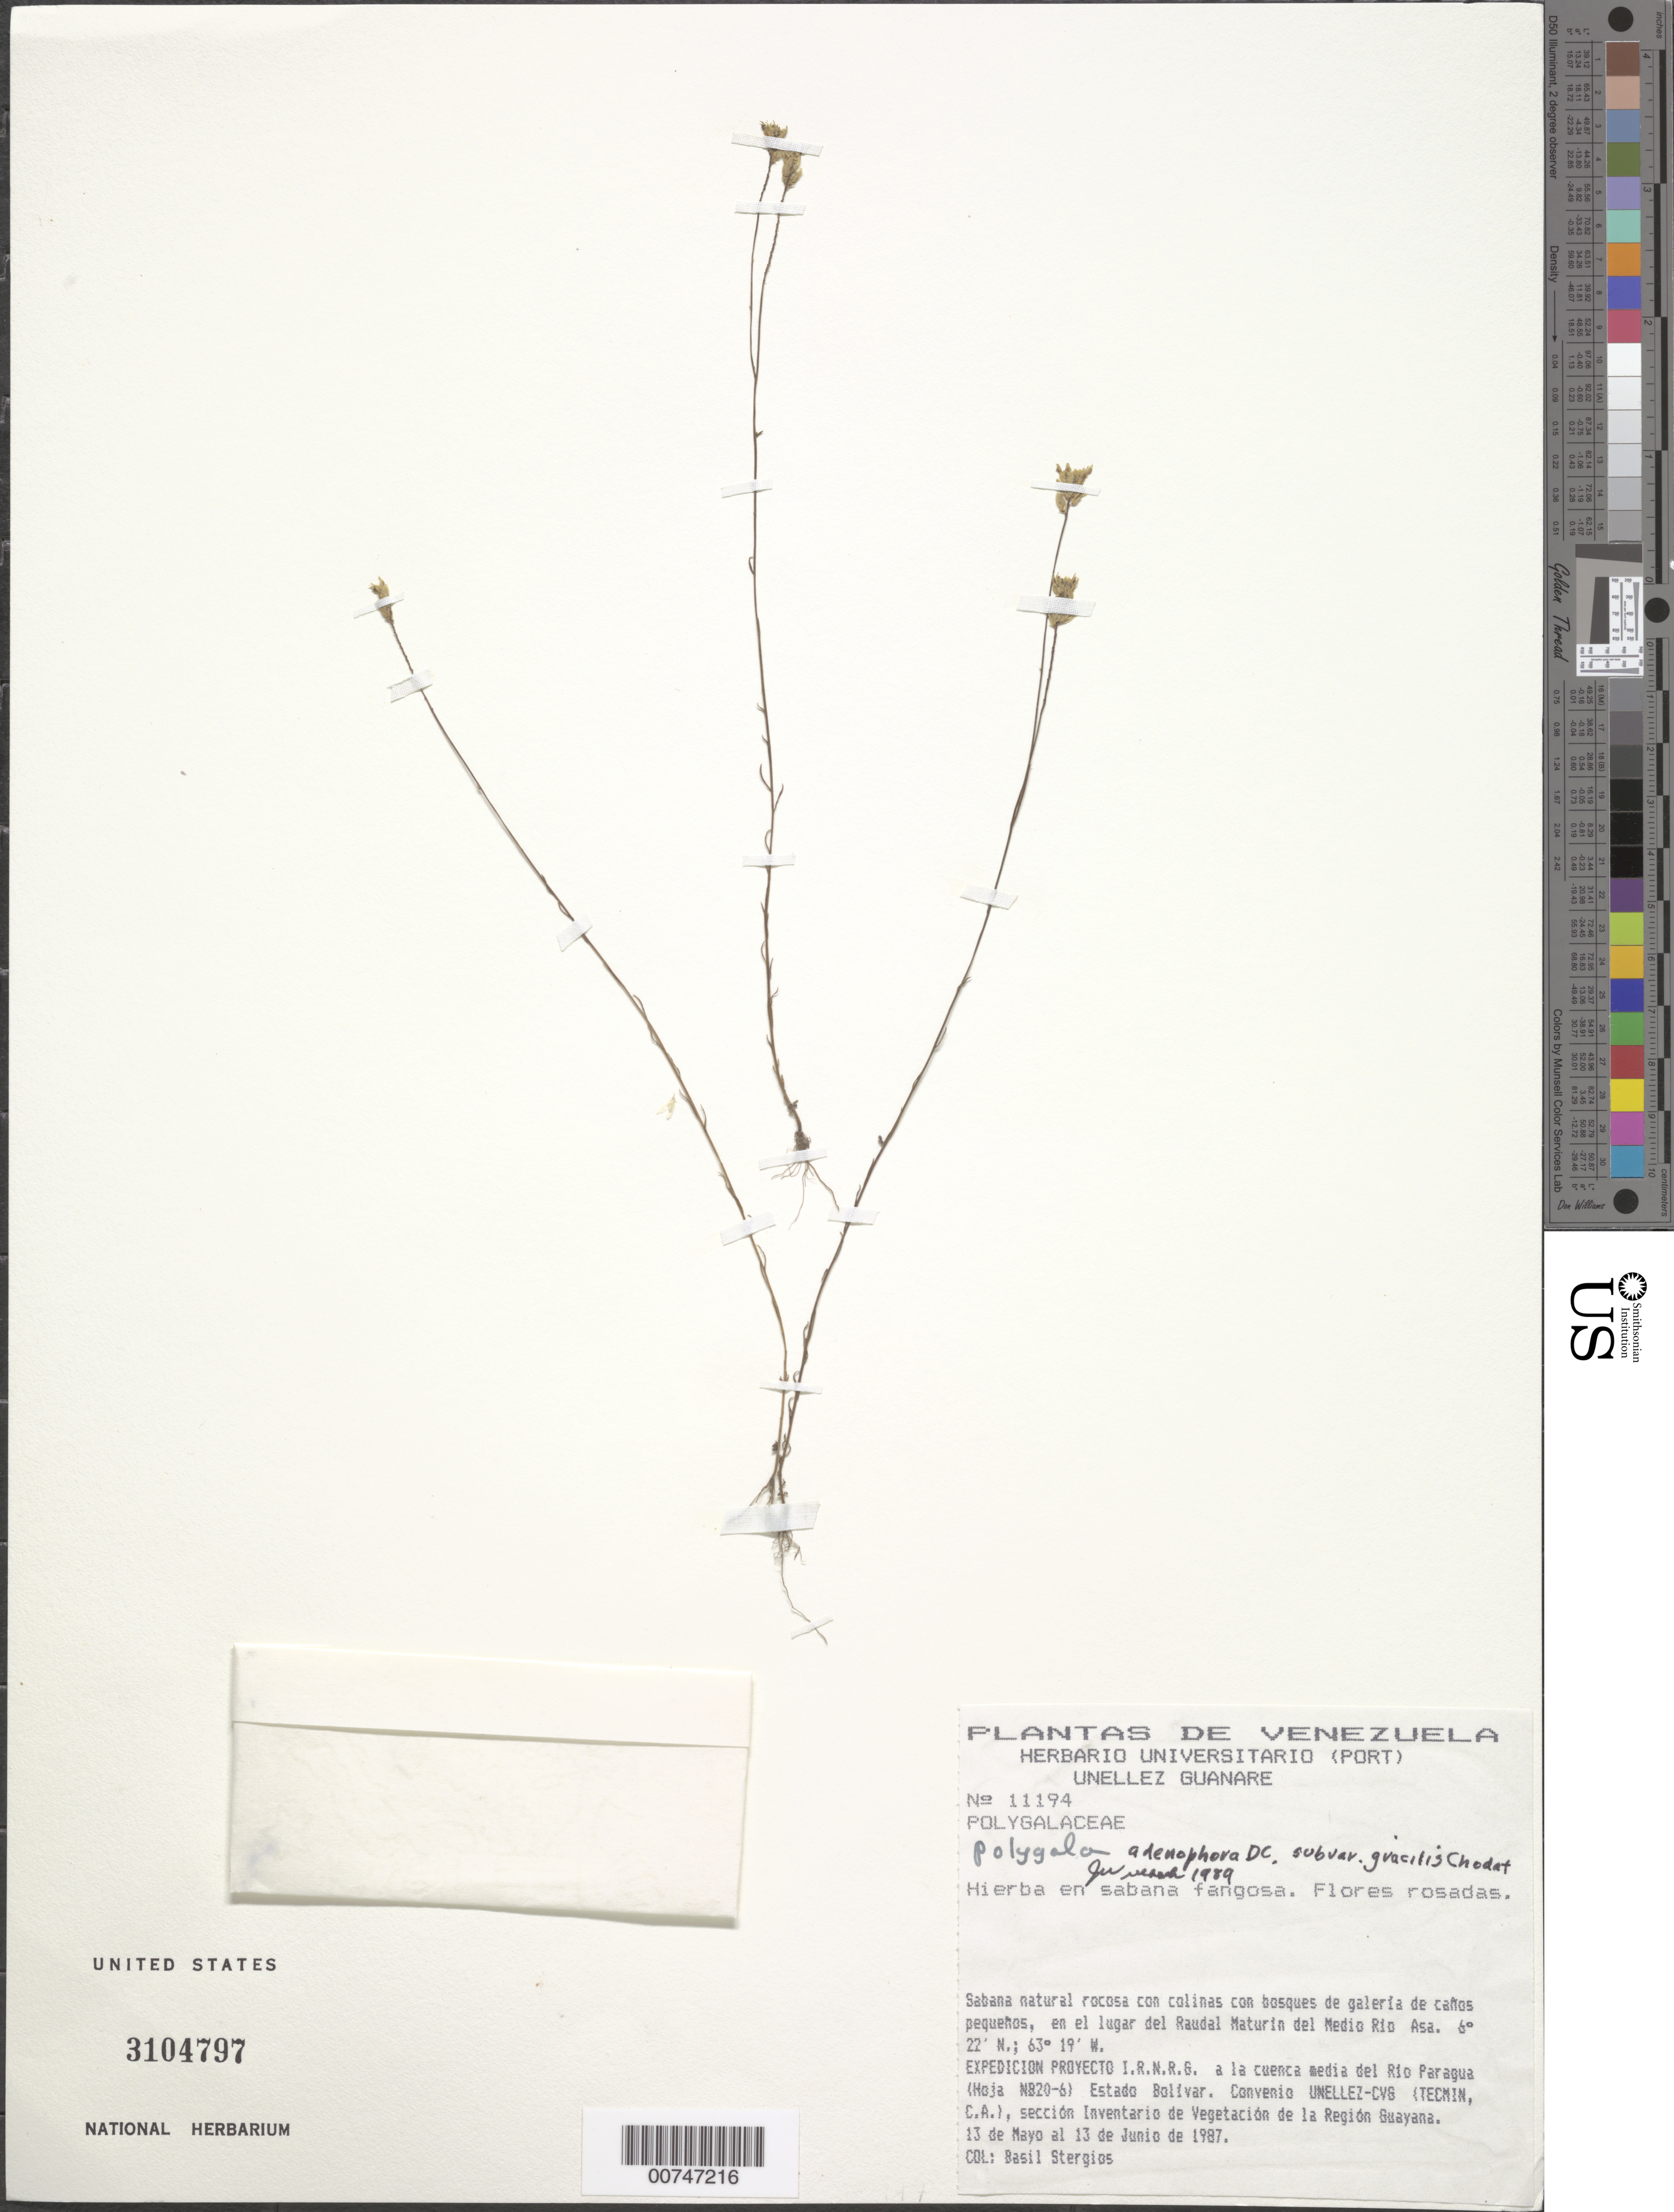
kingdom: Plantae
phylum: Tracheophyta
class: Magnoliopsida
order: Fabales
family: Polygalaceae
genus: Polygala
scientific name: Polygala adenophora subvar. gracilis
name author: Chodat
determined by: Wurdack, John J., (US), US (UNITED STATES)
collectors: B. G. Stergios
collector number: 11194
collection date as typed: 13-May-87 to 13-Jun-87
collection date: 1987-05-13/1987-06-13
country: Venezuela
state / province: Bolívar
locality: Raudal Maturin, Medio Río Asa; Río Paragua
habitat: Sabana fangosa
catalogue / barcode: US 3104797